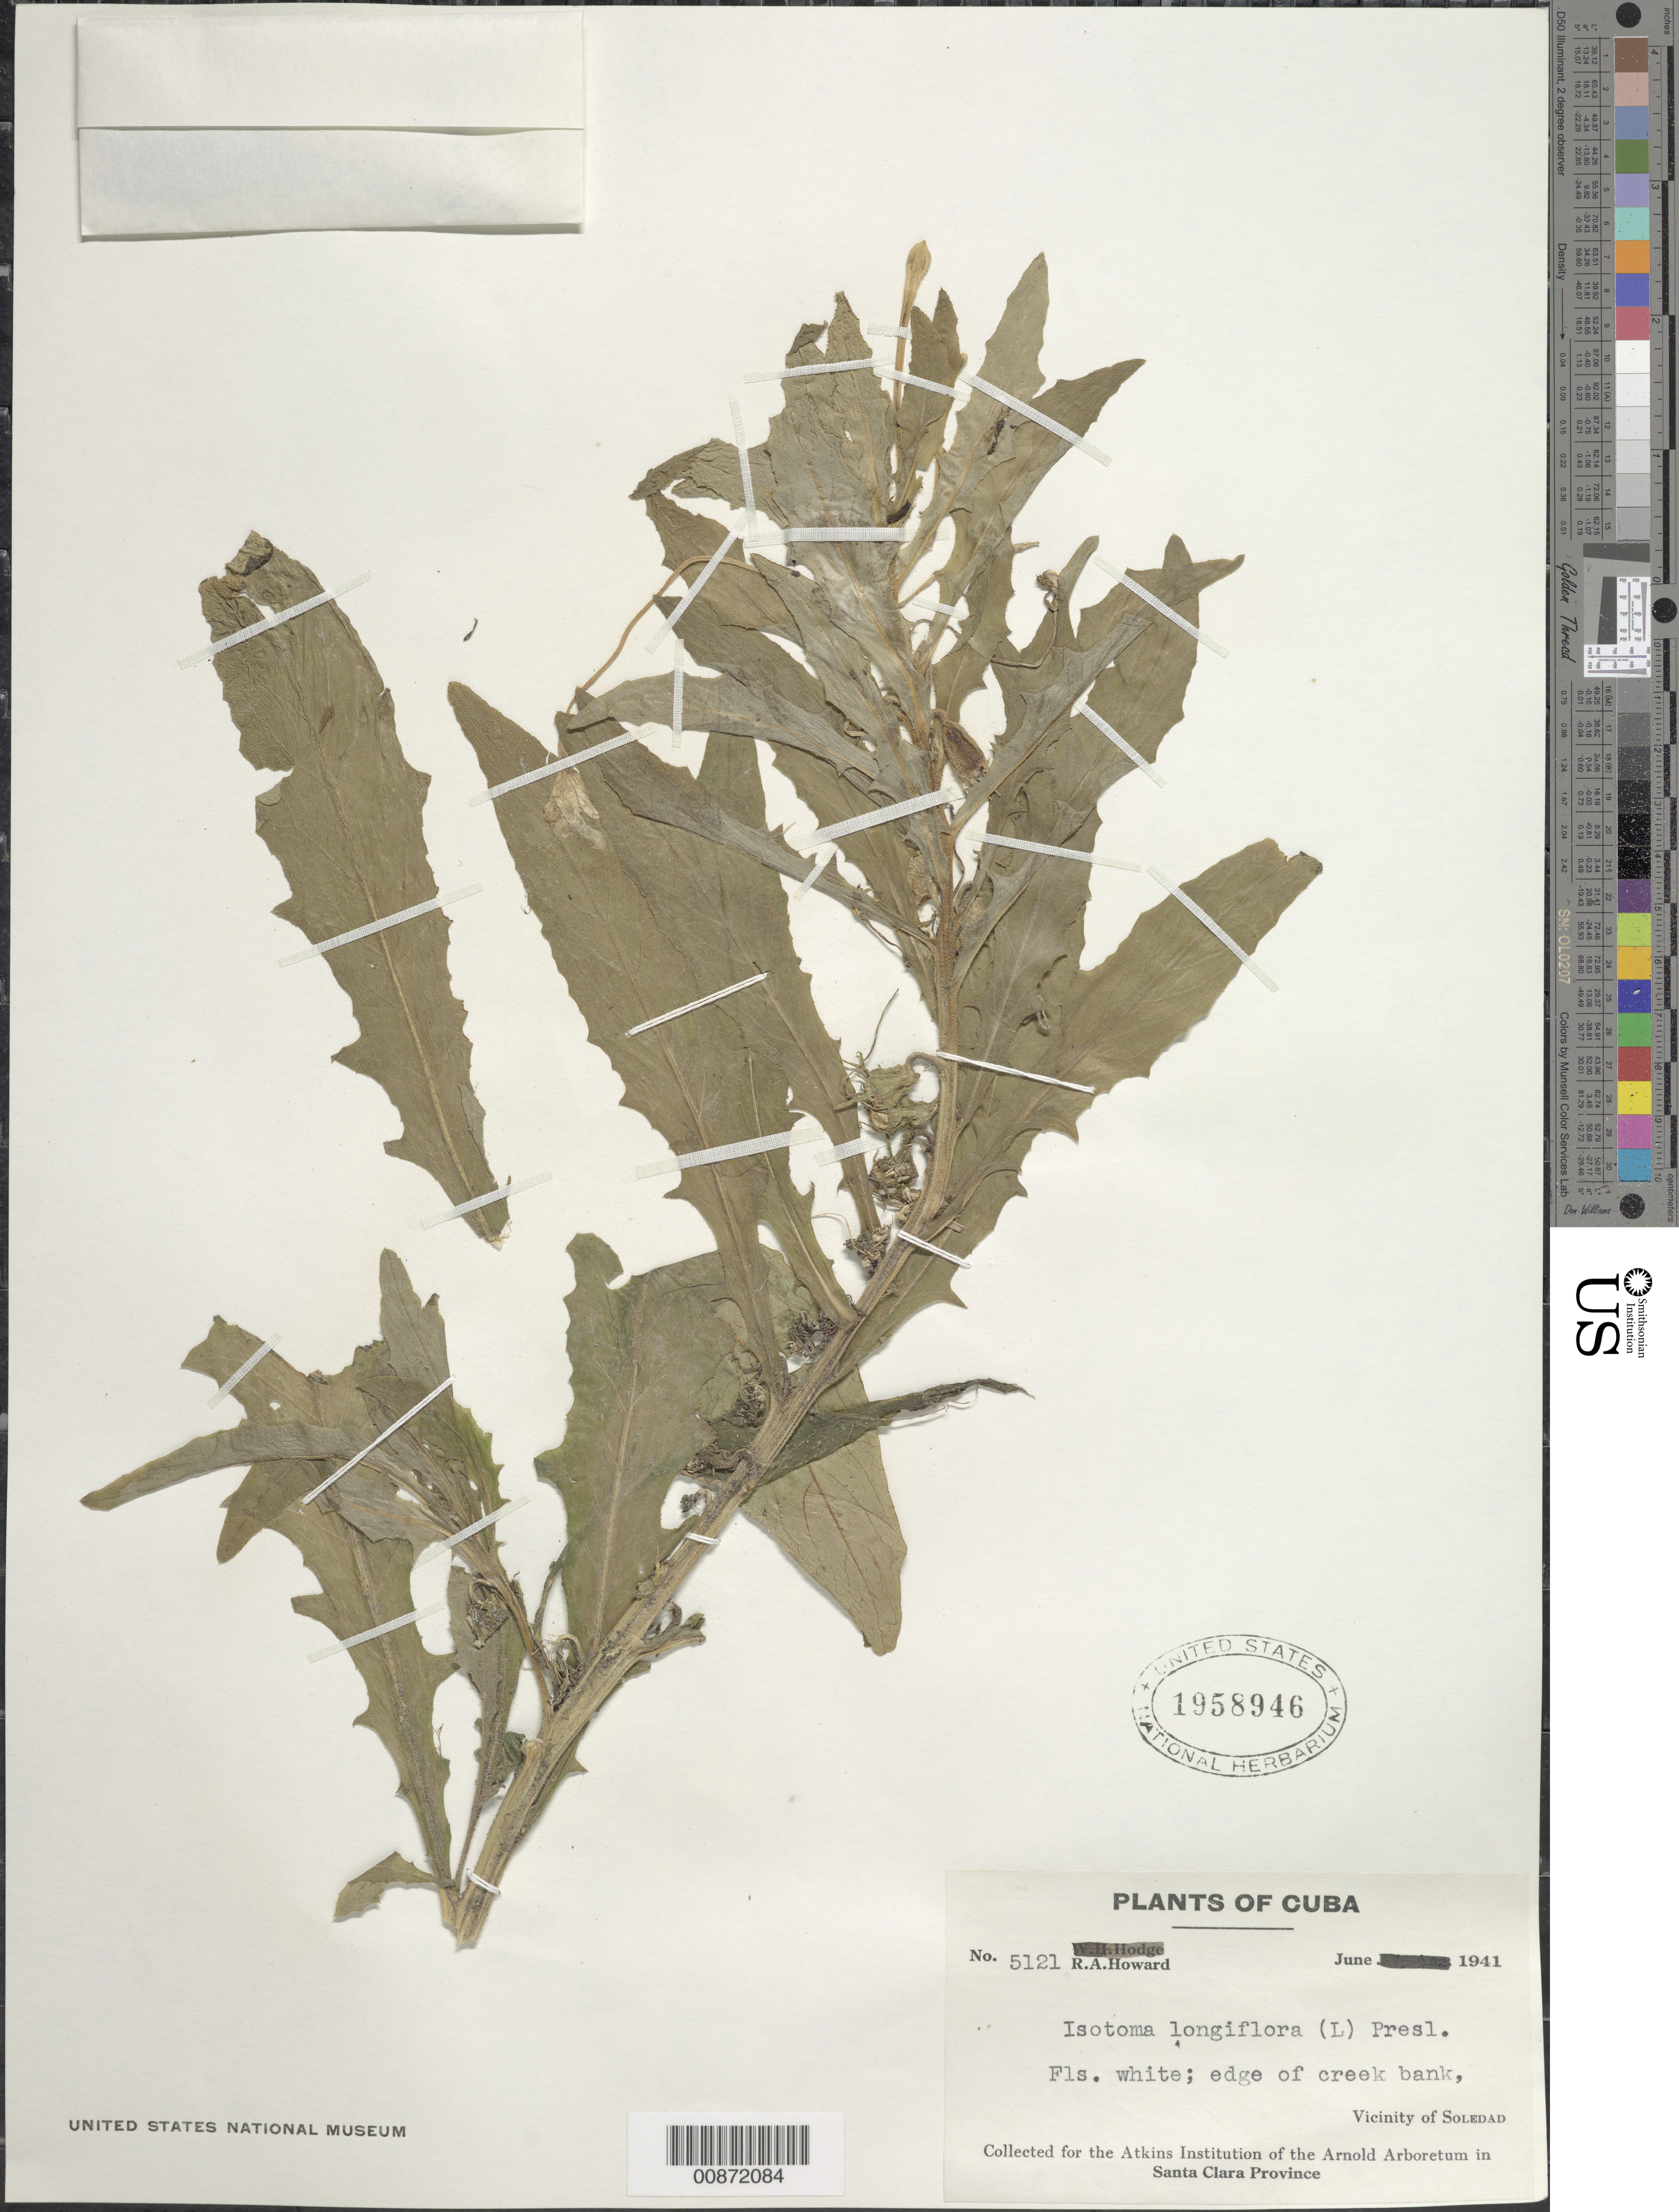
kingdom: Plantae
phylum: Tracheophyta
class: Magnoliopsida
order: Asterales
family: Campanulaceae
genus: Hippobroma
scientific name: Hippobroma longiflora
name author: (L.) G. Don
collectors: R. A. Howard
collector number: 5121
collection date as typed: Jun 1941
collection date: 1941-06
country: Cuba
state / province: Las Villas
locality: Vicinity of Soledad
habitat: Edge of creek bank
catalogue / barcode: US 1958946